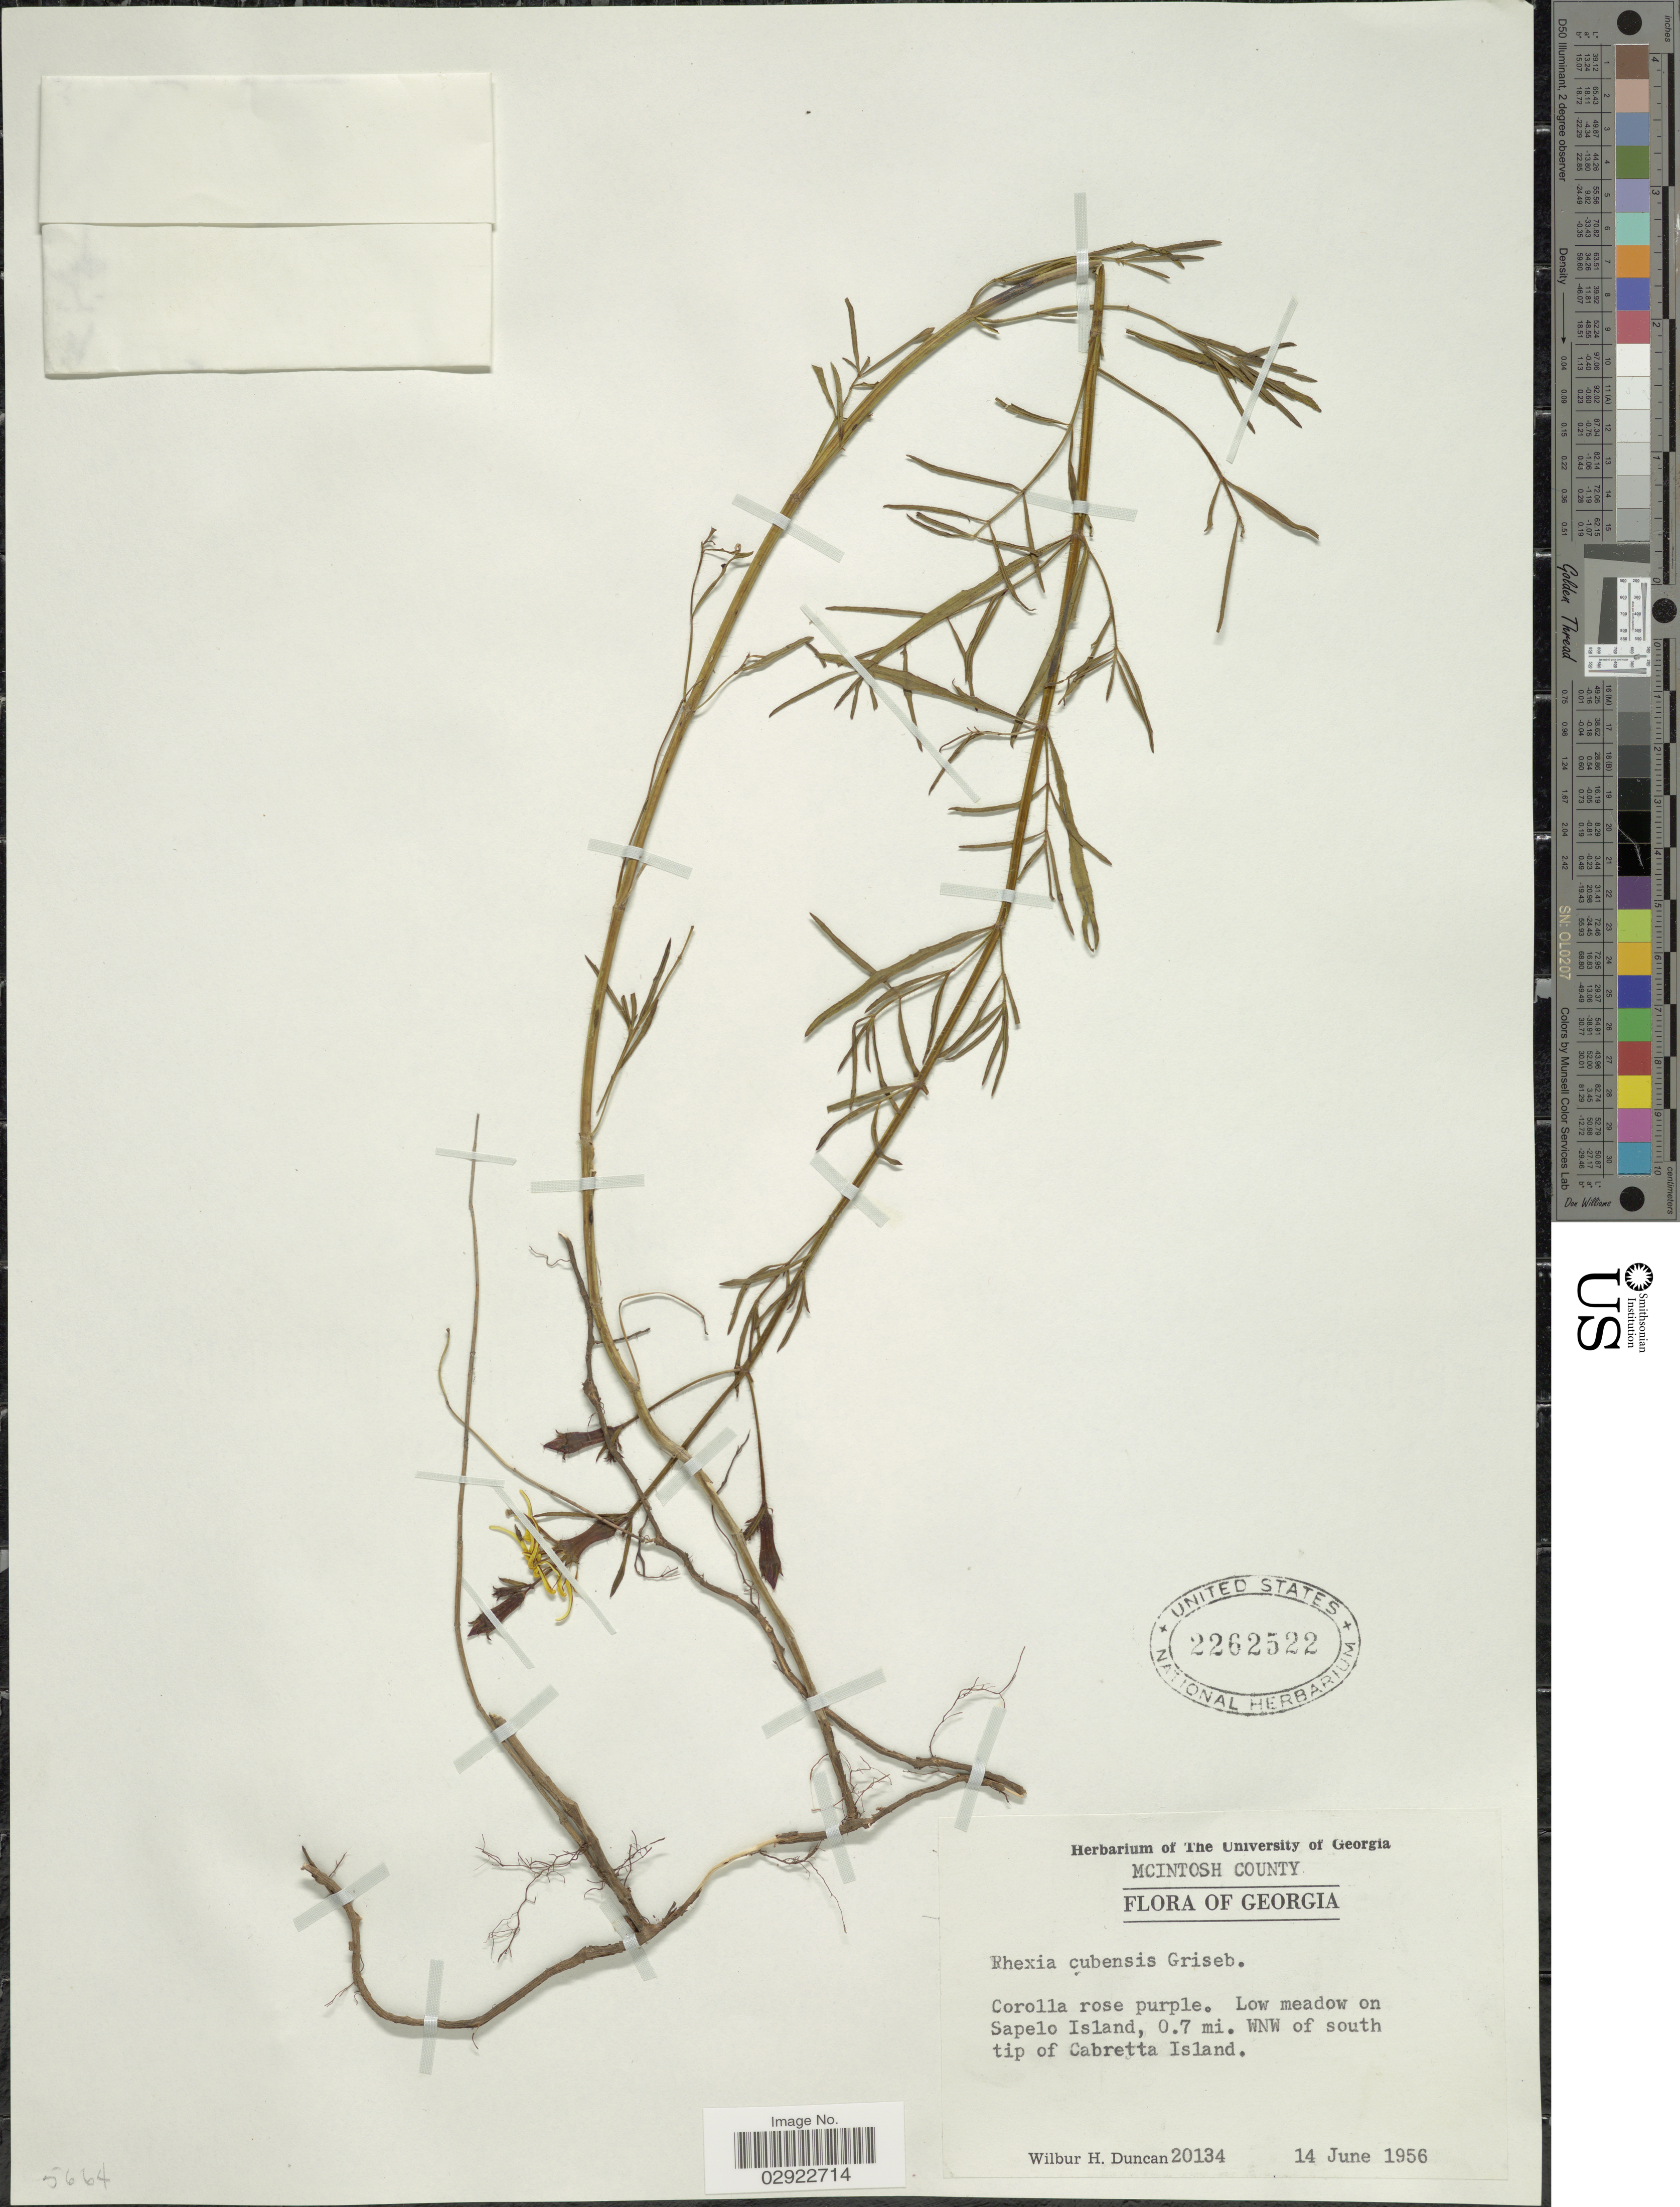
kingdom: Plantae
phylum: Tracheophyta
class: Magnoliopsida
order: Myrtales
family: Melastomataceae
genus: Rhexia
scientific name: Rhexia cubensis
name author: Griseb.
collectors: W. H. Duncan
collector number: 20134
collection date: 1956-06-14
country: United States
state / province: Georgia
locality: McIntosh County. Low meadow on Sapelo Island, 0.7 mi. WNW of south tip of Cabretta Island.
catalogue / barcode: US 2262522